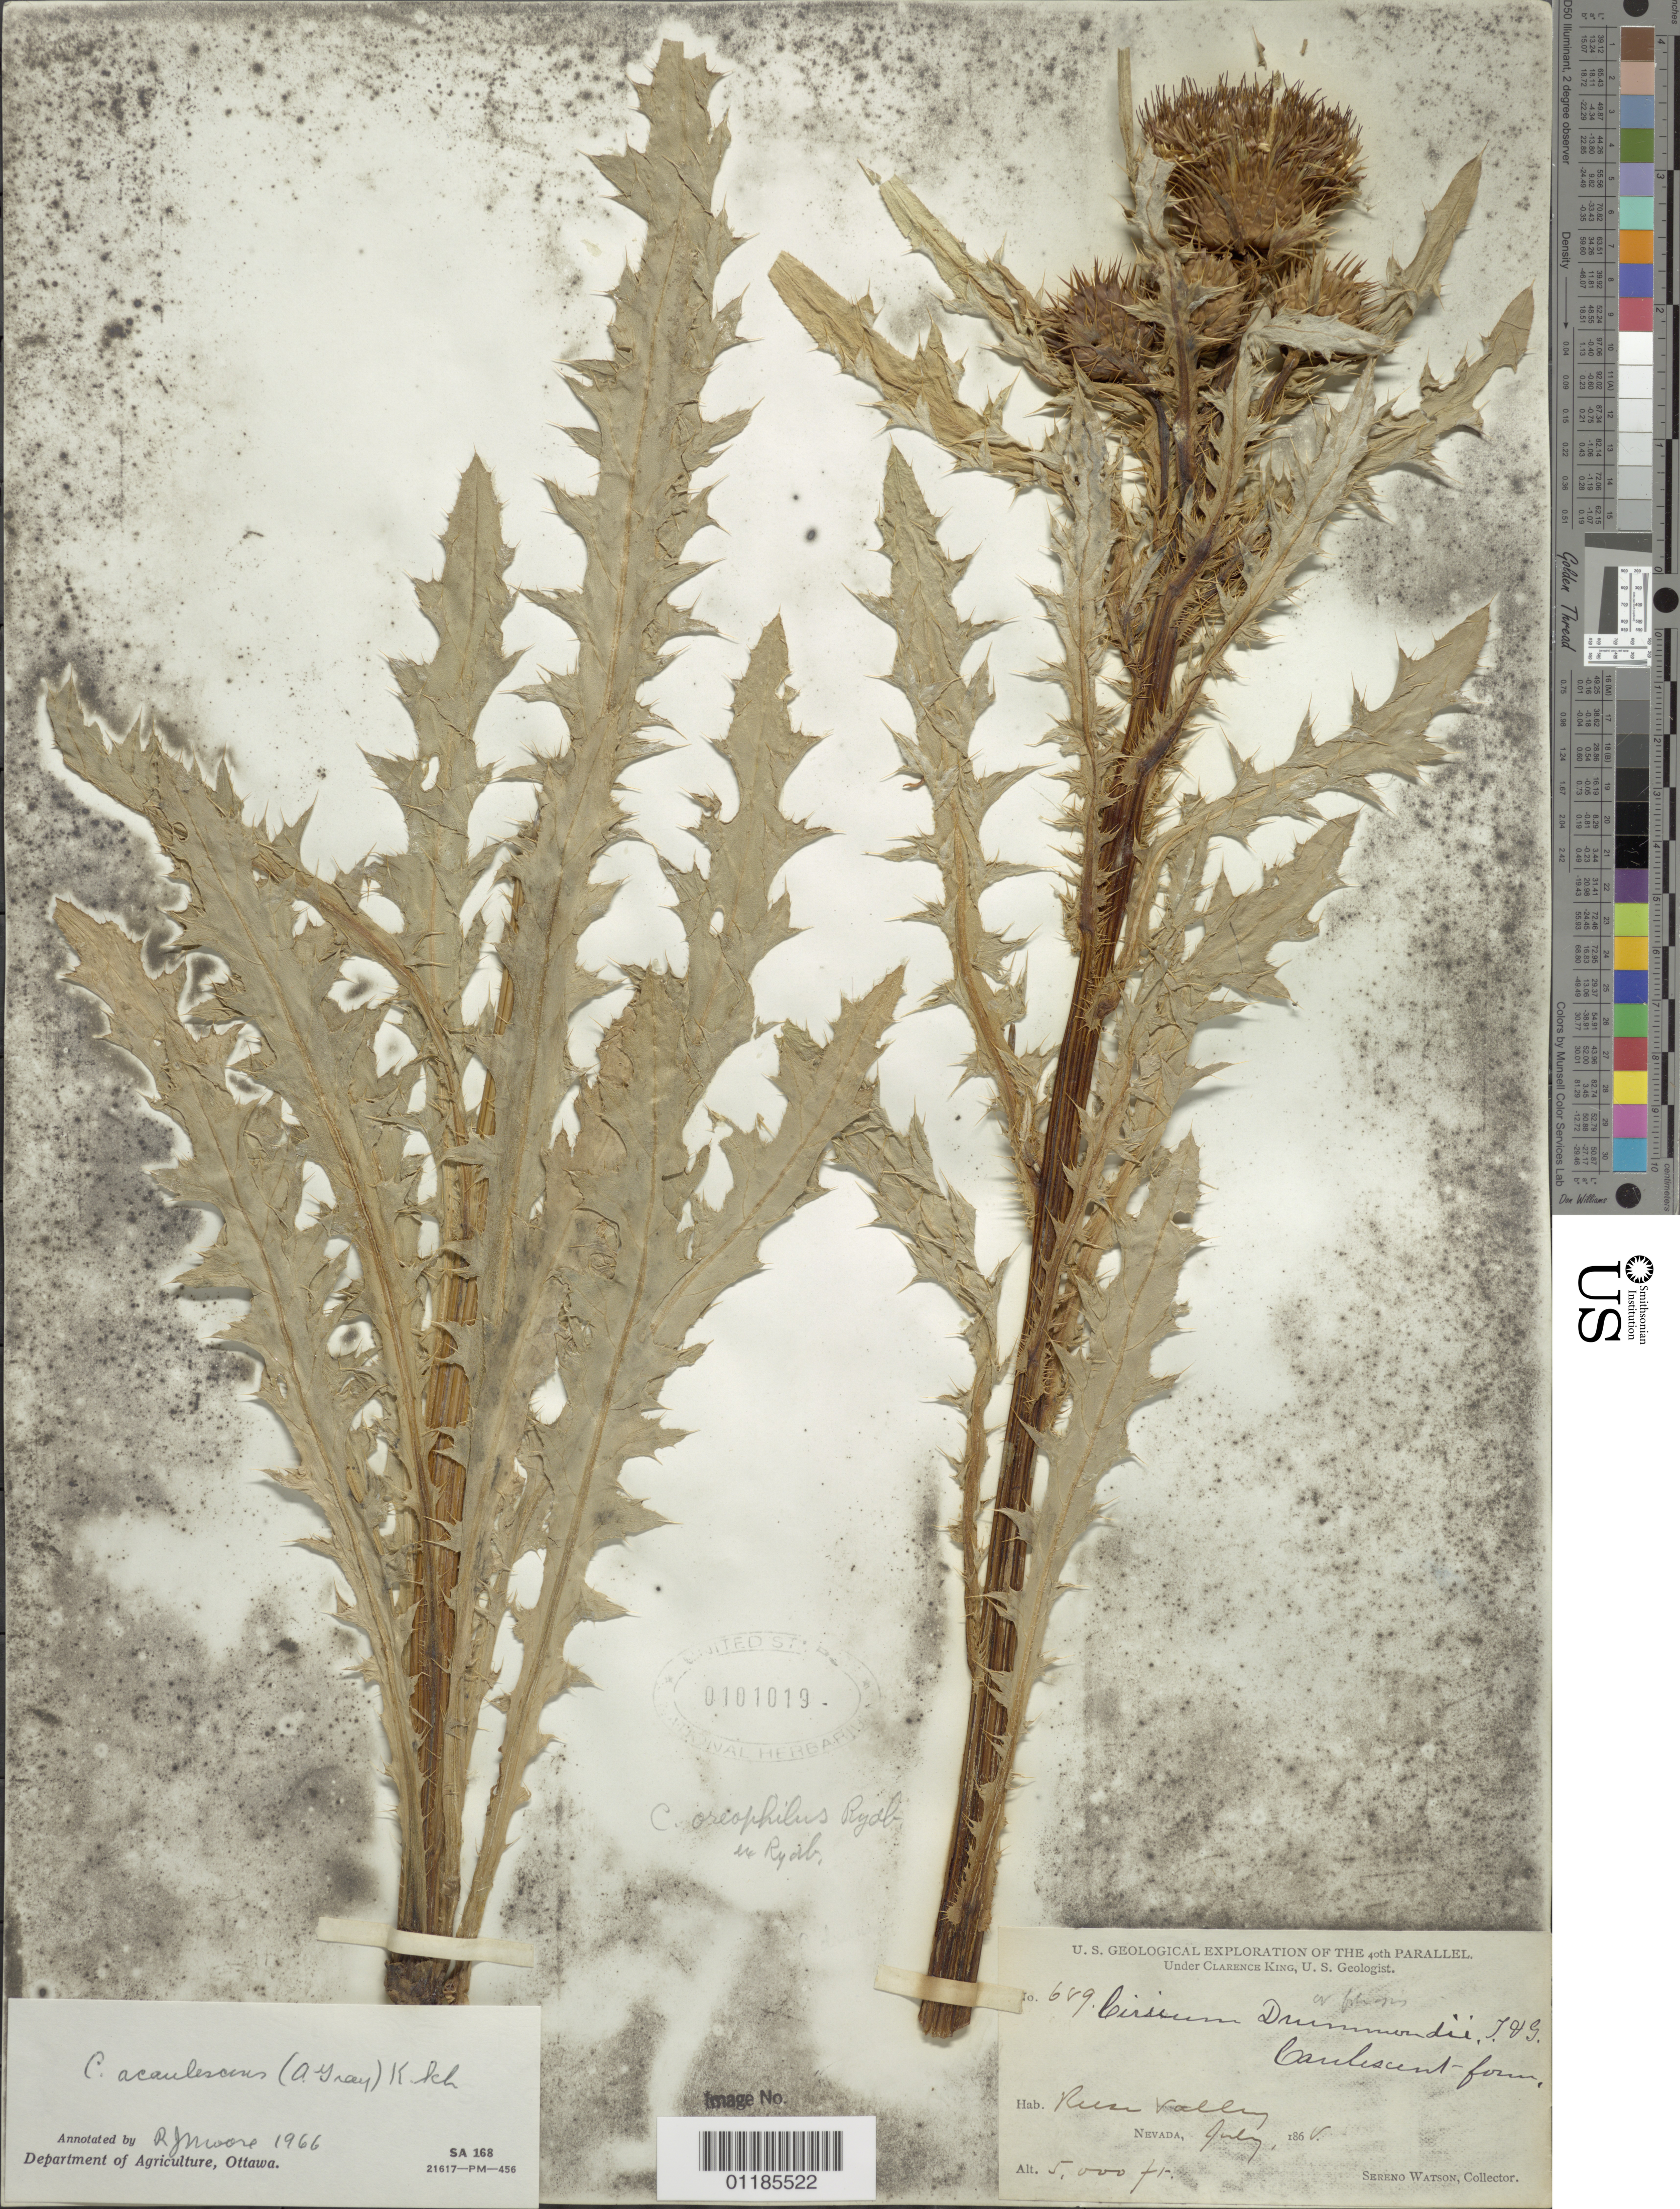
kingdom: Plantae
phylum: Tracheophyta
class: Magnoliopsida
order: Asterales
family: Asteraceae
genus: Cirsium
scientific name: Cirsium scariosum var. americanum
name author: (A. Gray) D.J. Keil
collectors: S. Watson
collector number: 689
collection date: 1868-07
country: United States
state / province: Nevada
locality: Reese Valley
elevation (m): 1524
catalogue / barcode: US 101019